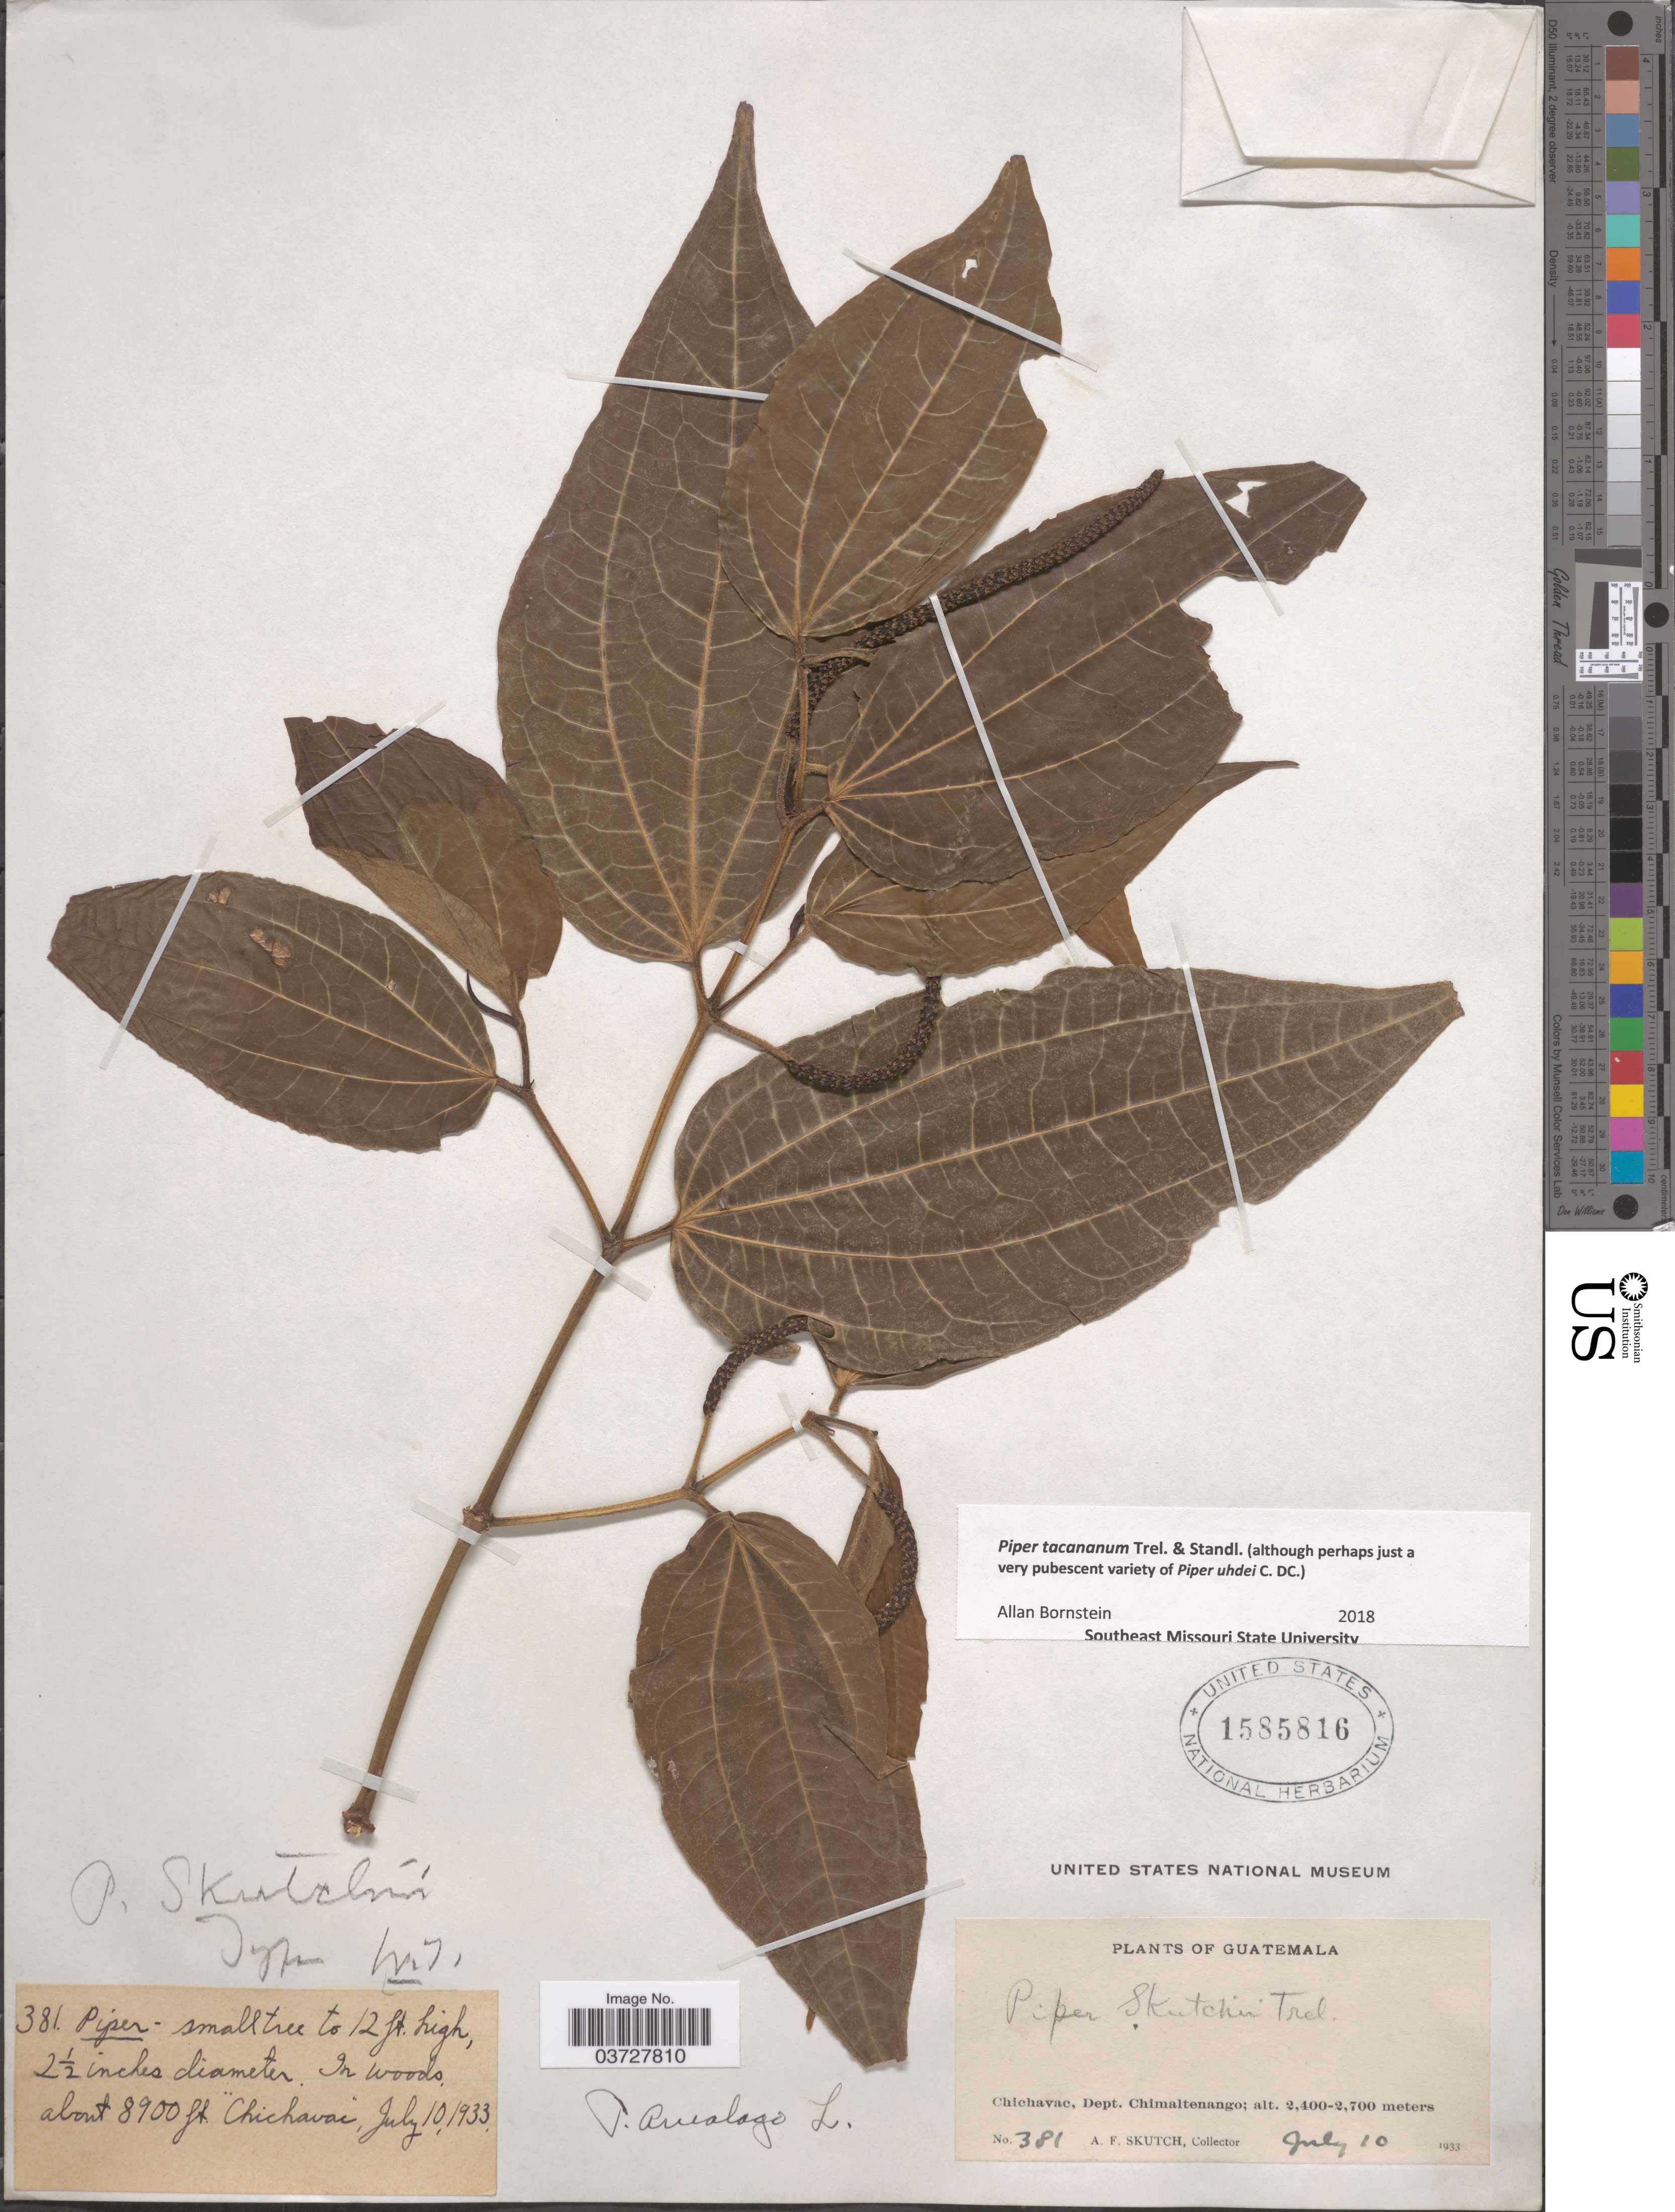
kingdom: Plantae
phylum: Tracheophyta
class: Magnoliopsida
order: Piperales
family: Piperaceae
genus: Piper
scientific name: Piper tacananum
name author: Trel. & Standl.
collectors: A. F. Skutch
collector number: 381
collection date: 1933-07-10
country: Guatemala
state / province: Chimaltenango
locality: Chichavac, Dept. Chimaltenango.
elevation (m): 2400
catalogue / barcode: US 1585816